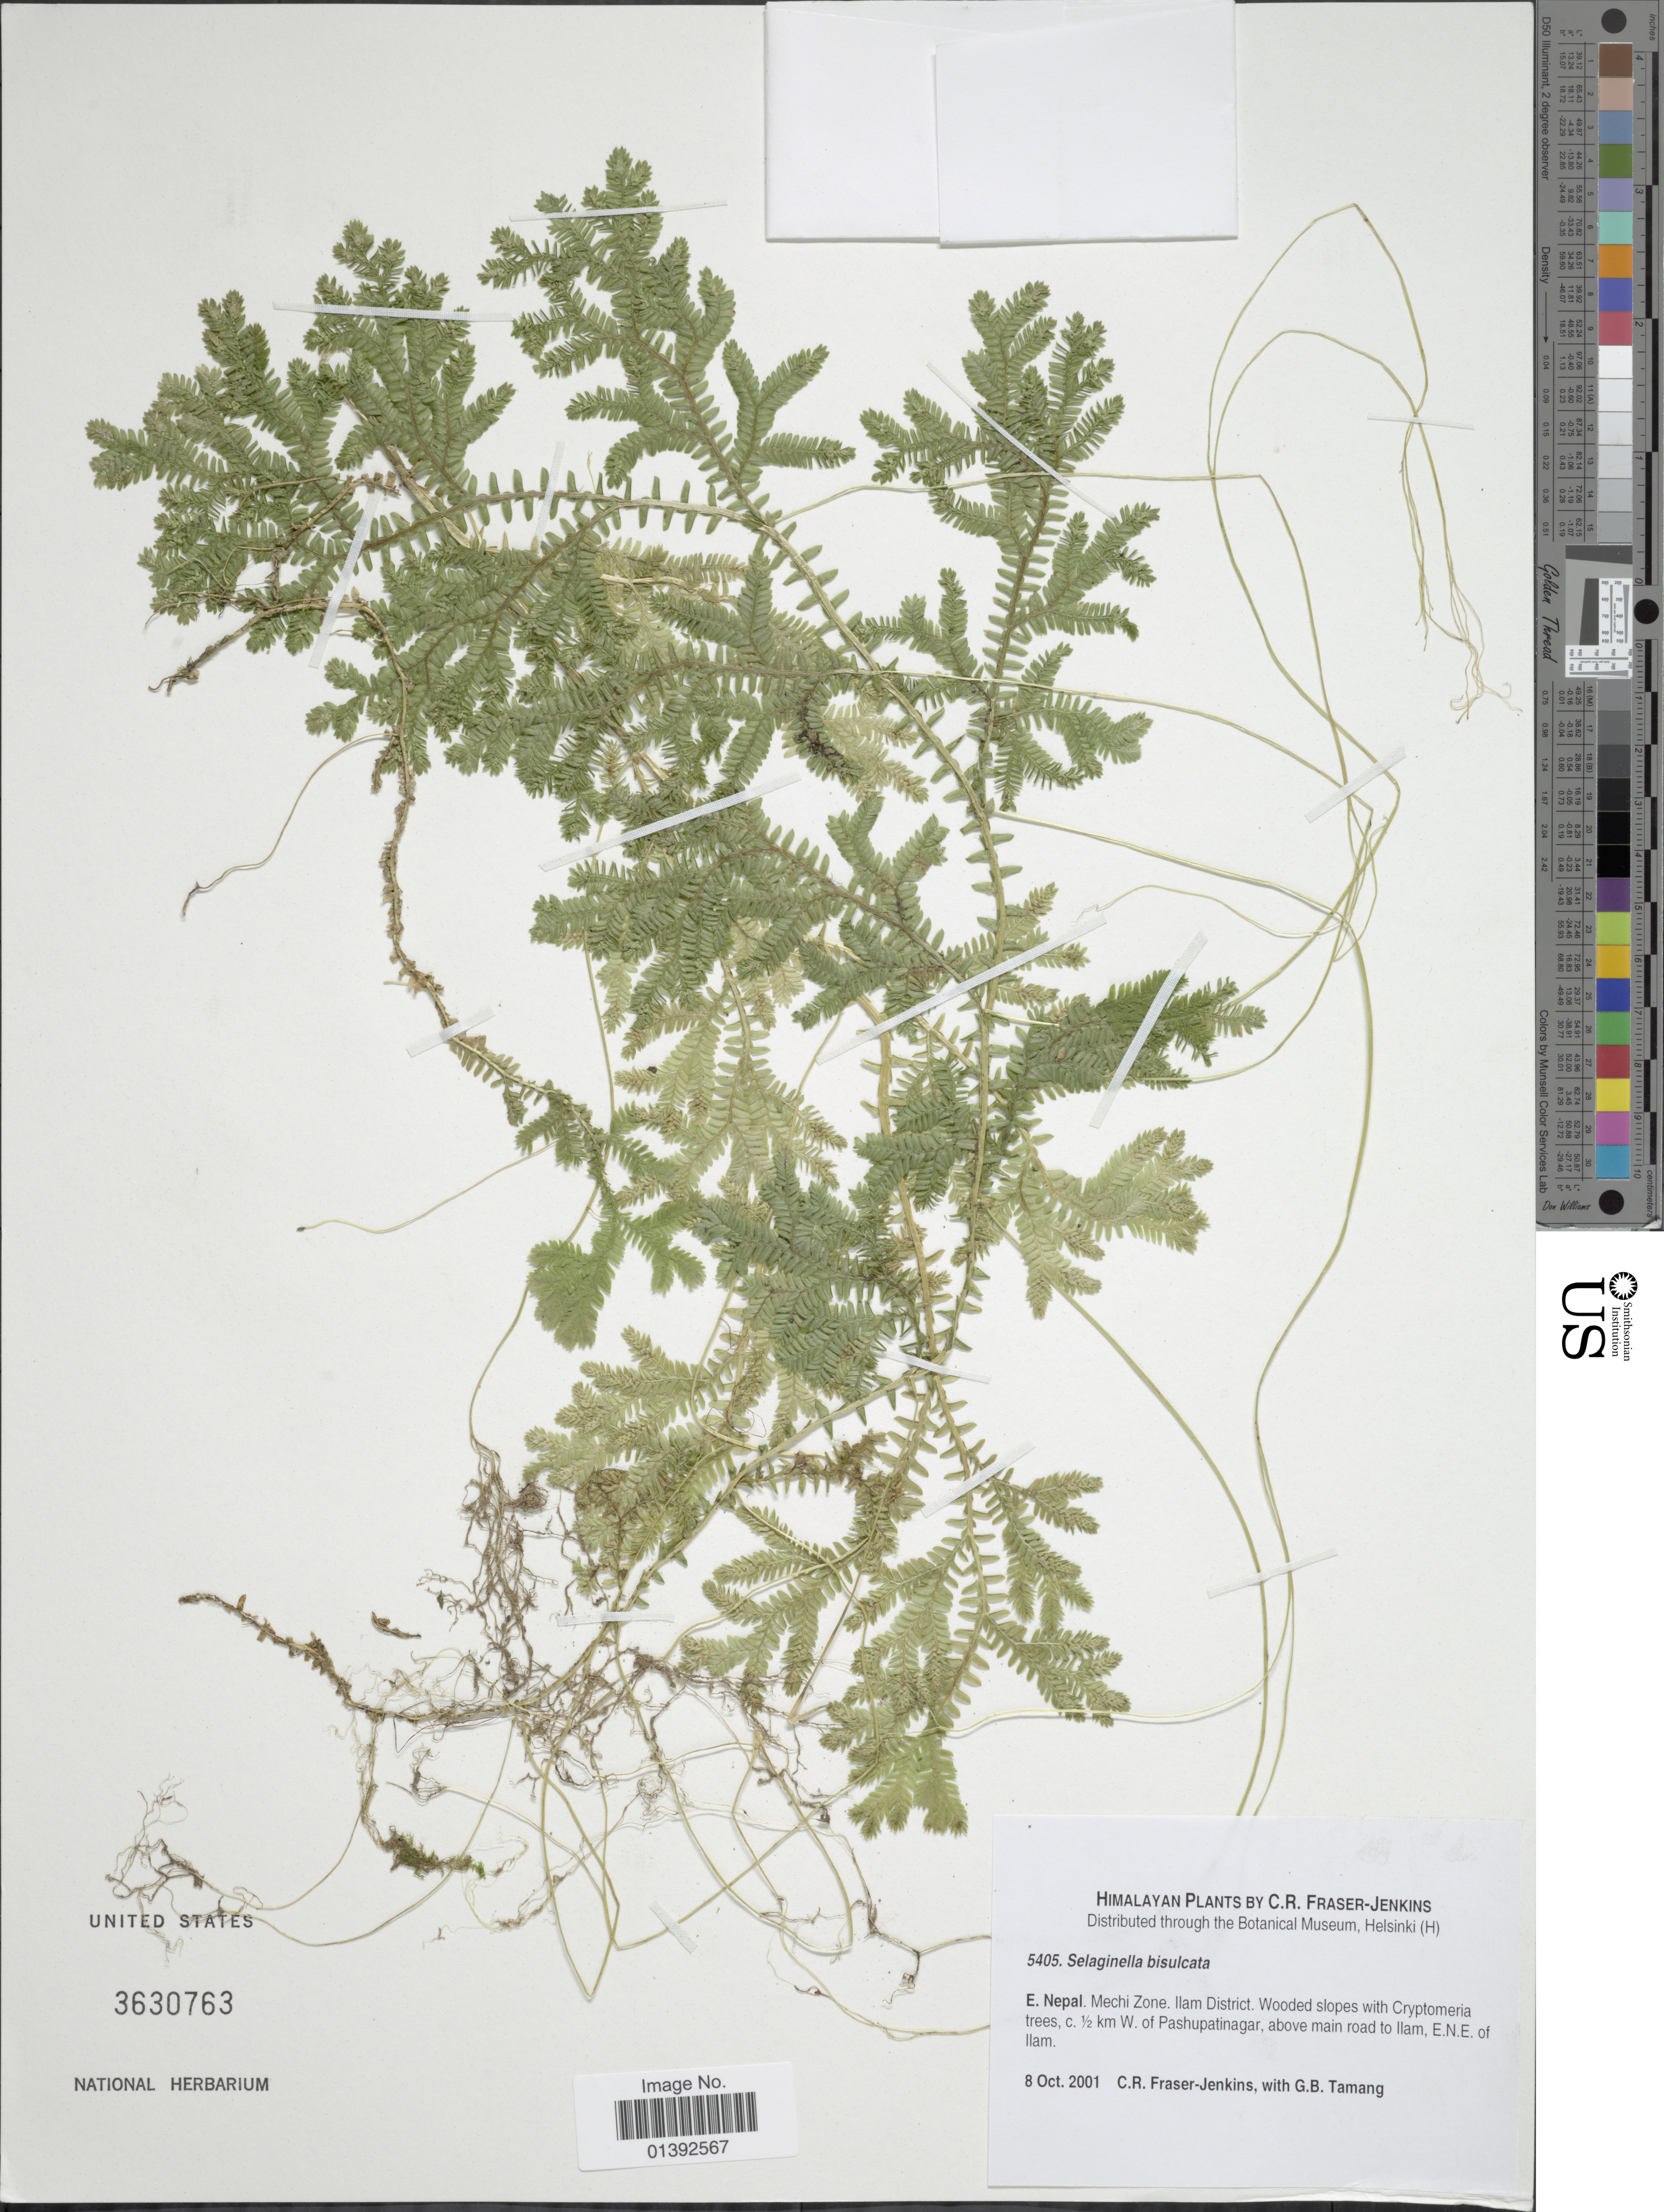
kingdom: Plantae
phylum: Tracheophyta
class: Lycopodiopsida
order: Selaginellales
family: Selaginellaceae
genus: Selaginella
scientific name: Selaginella bisulcata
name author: Spring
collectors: C. R. Fraser-Jenkins & G. Tamang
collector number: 5405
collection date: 2001-10-08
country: Nepal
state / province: Mechi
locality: Himalaya, E. Nepal, Ilam District, c. ½ km W of Pashupatinagar, above main road to Ilam, E.N.E. of Ilam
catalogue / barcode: US 3630763